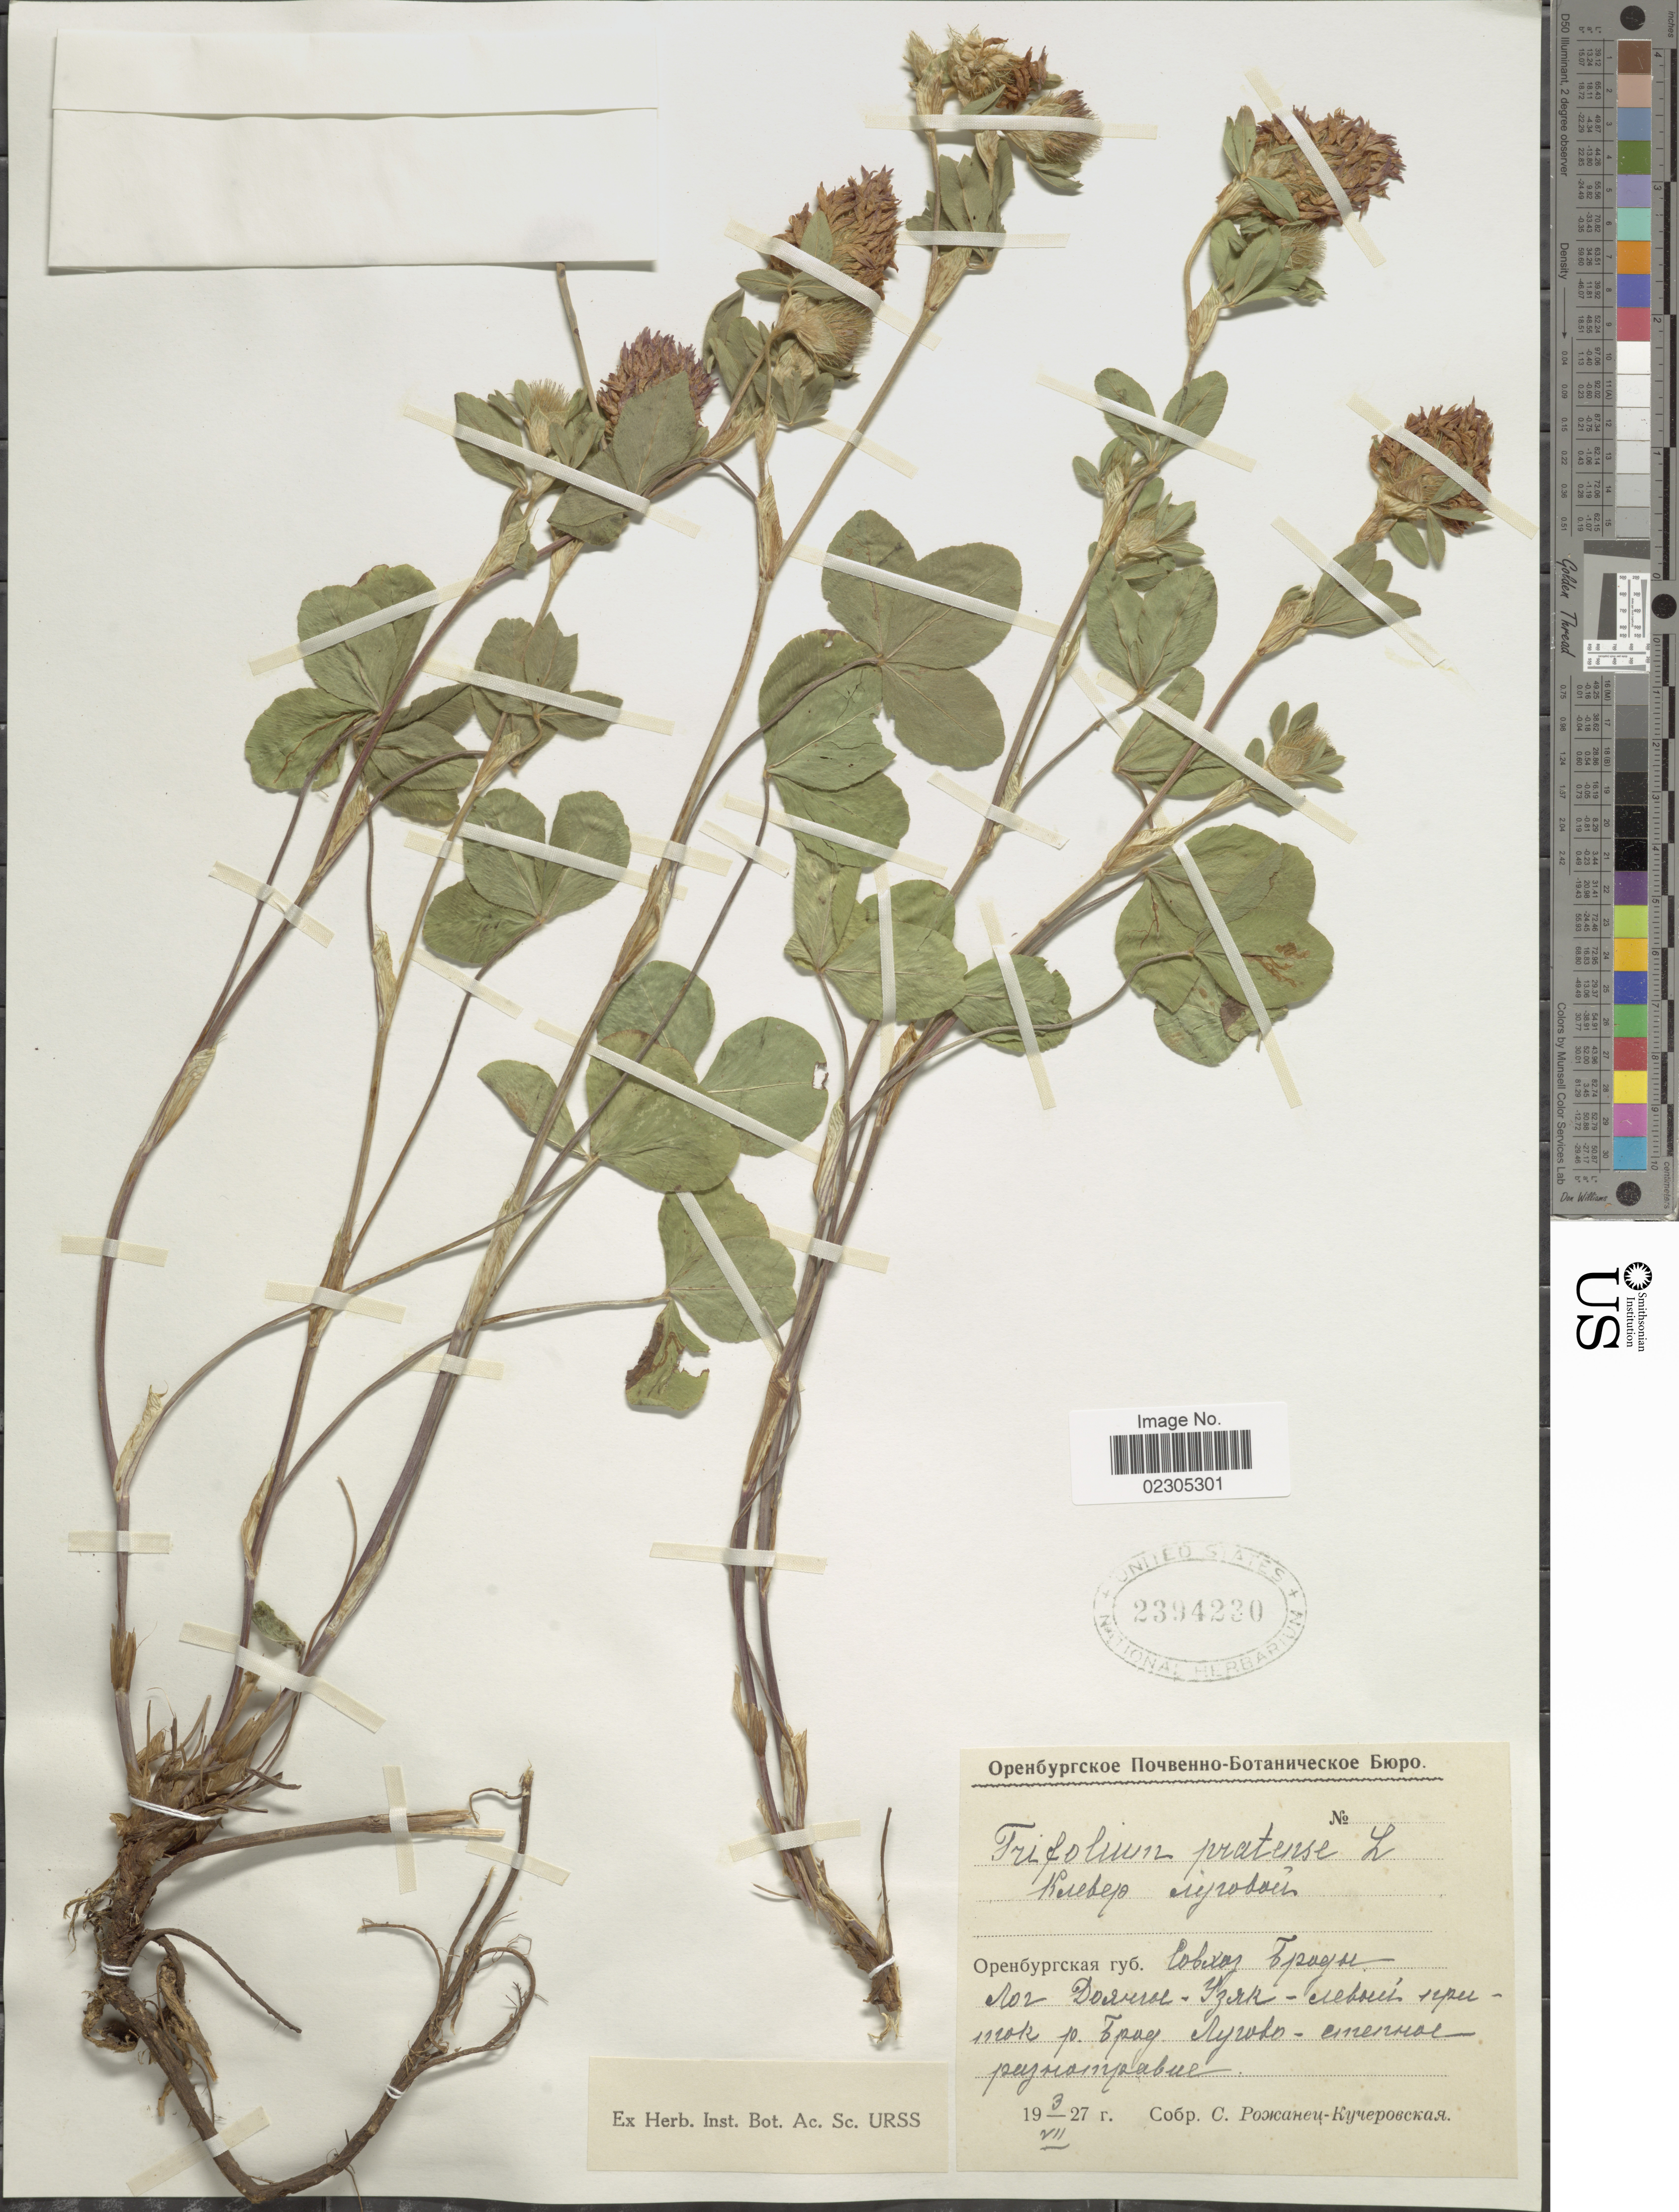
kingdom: Plantae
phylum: Tracheophyta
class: Magnoliopsida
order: Fabales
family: Fabaceae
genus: Trifolium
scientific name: Trifolium pratense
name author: L.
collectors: C. Rozhanets-Kucherovskaya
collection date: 1927-07-03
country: Russian Federation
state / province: Orenburg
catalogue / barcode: US 2394230